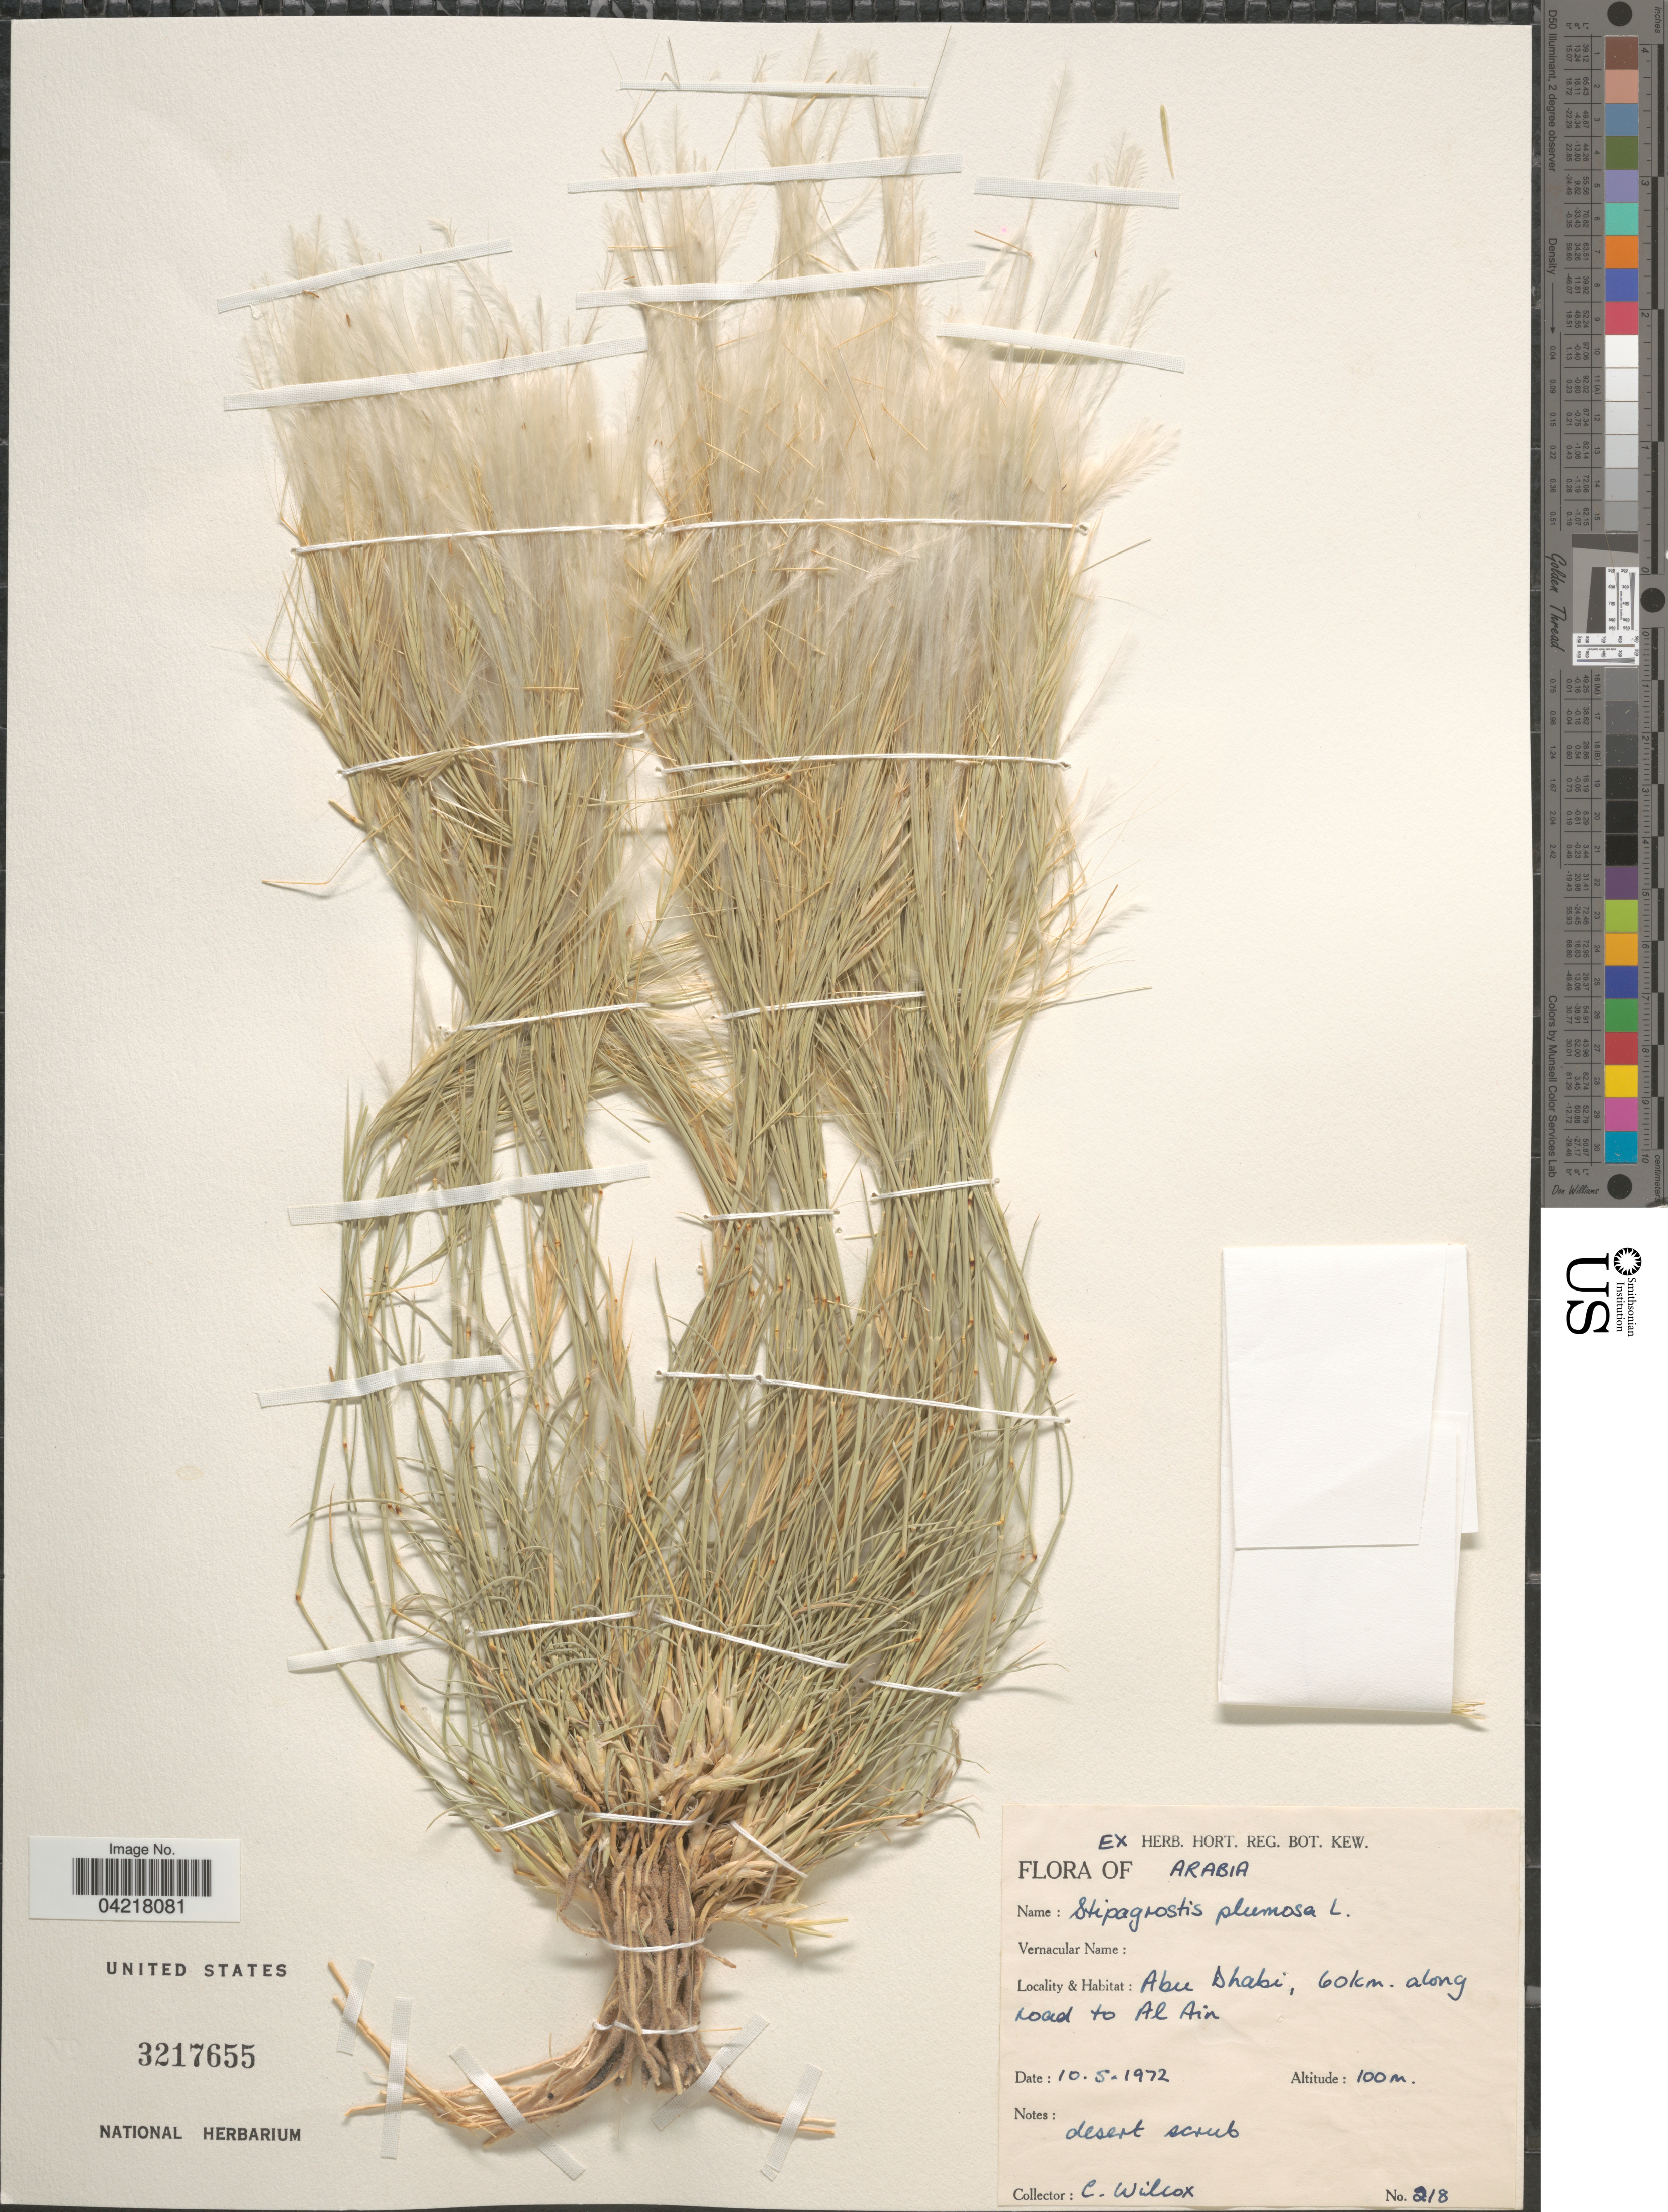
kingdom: Plantae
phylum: Tracheophyta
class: Liliopsida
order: Poales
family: Poaceae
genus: Stipagrostis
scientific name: Stipagrostis plumosa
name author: (L.) Munro ex T. Anderson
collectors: C. Wilcox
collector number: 218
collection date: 1972-05-10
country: United Arab Emirates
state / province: Abu Zaby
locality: Arabia. Abu Dhabi, 60km. along road to Al Ain.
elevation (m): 100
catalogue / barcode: US 3217655